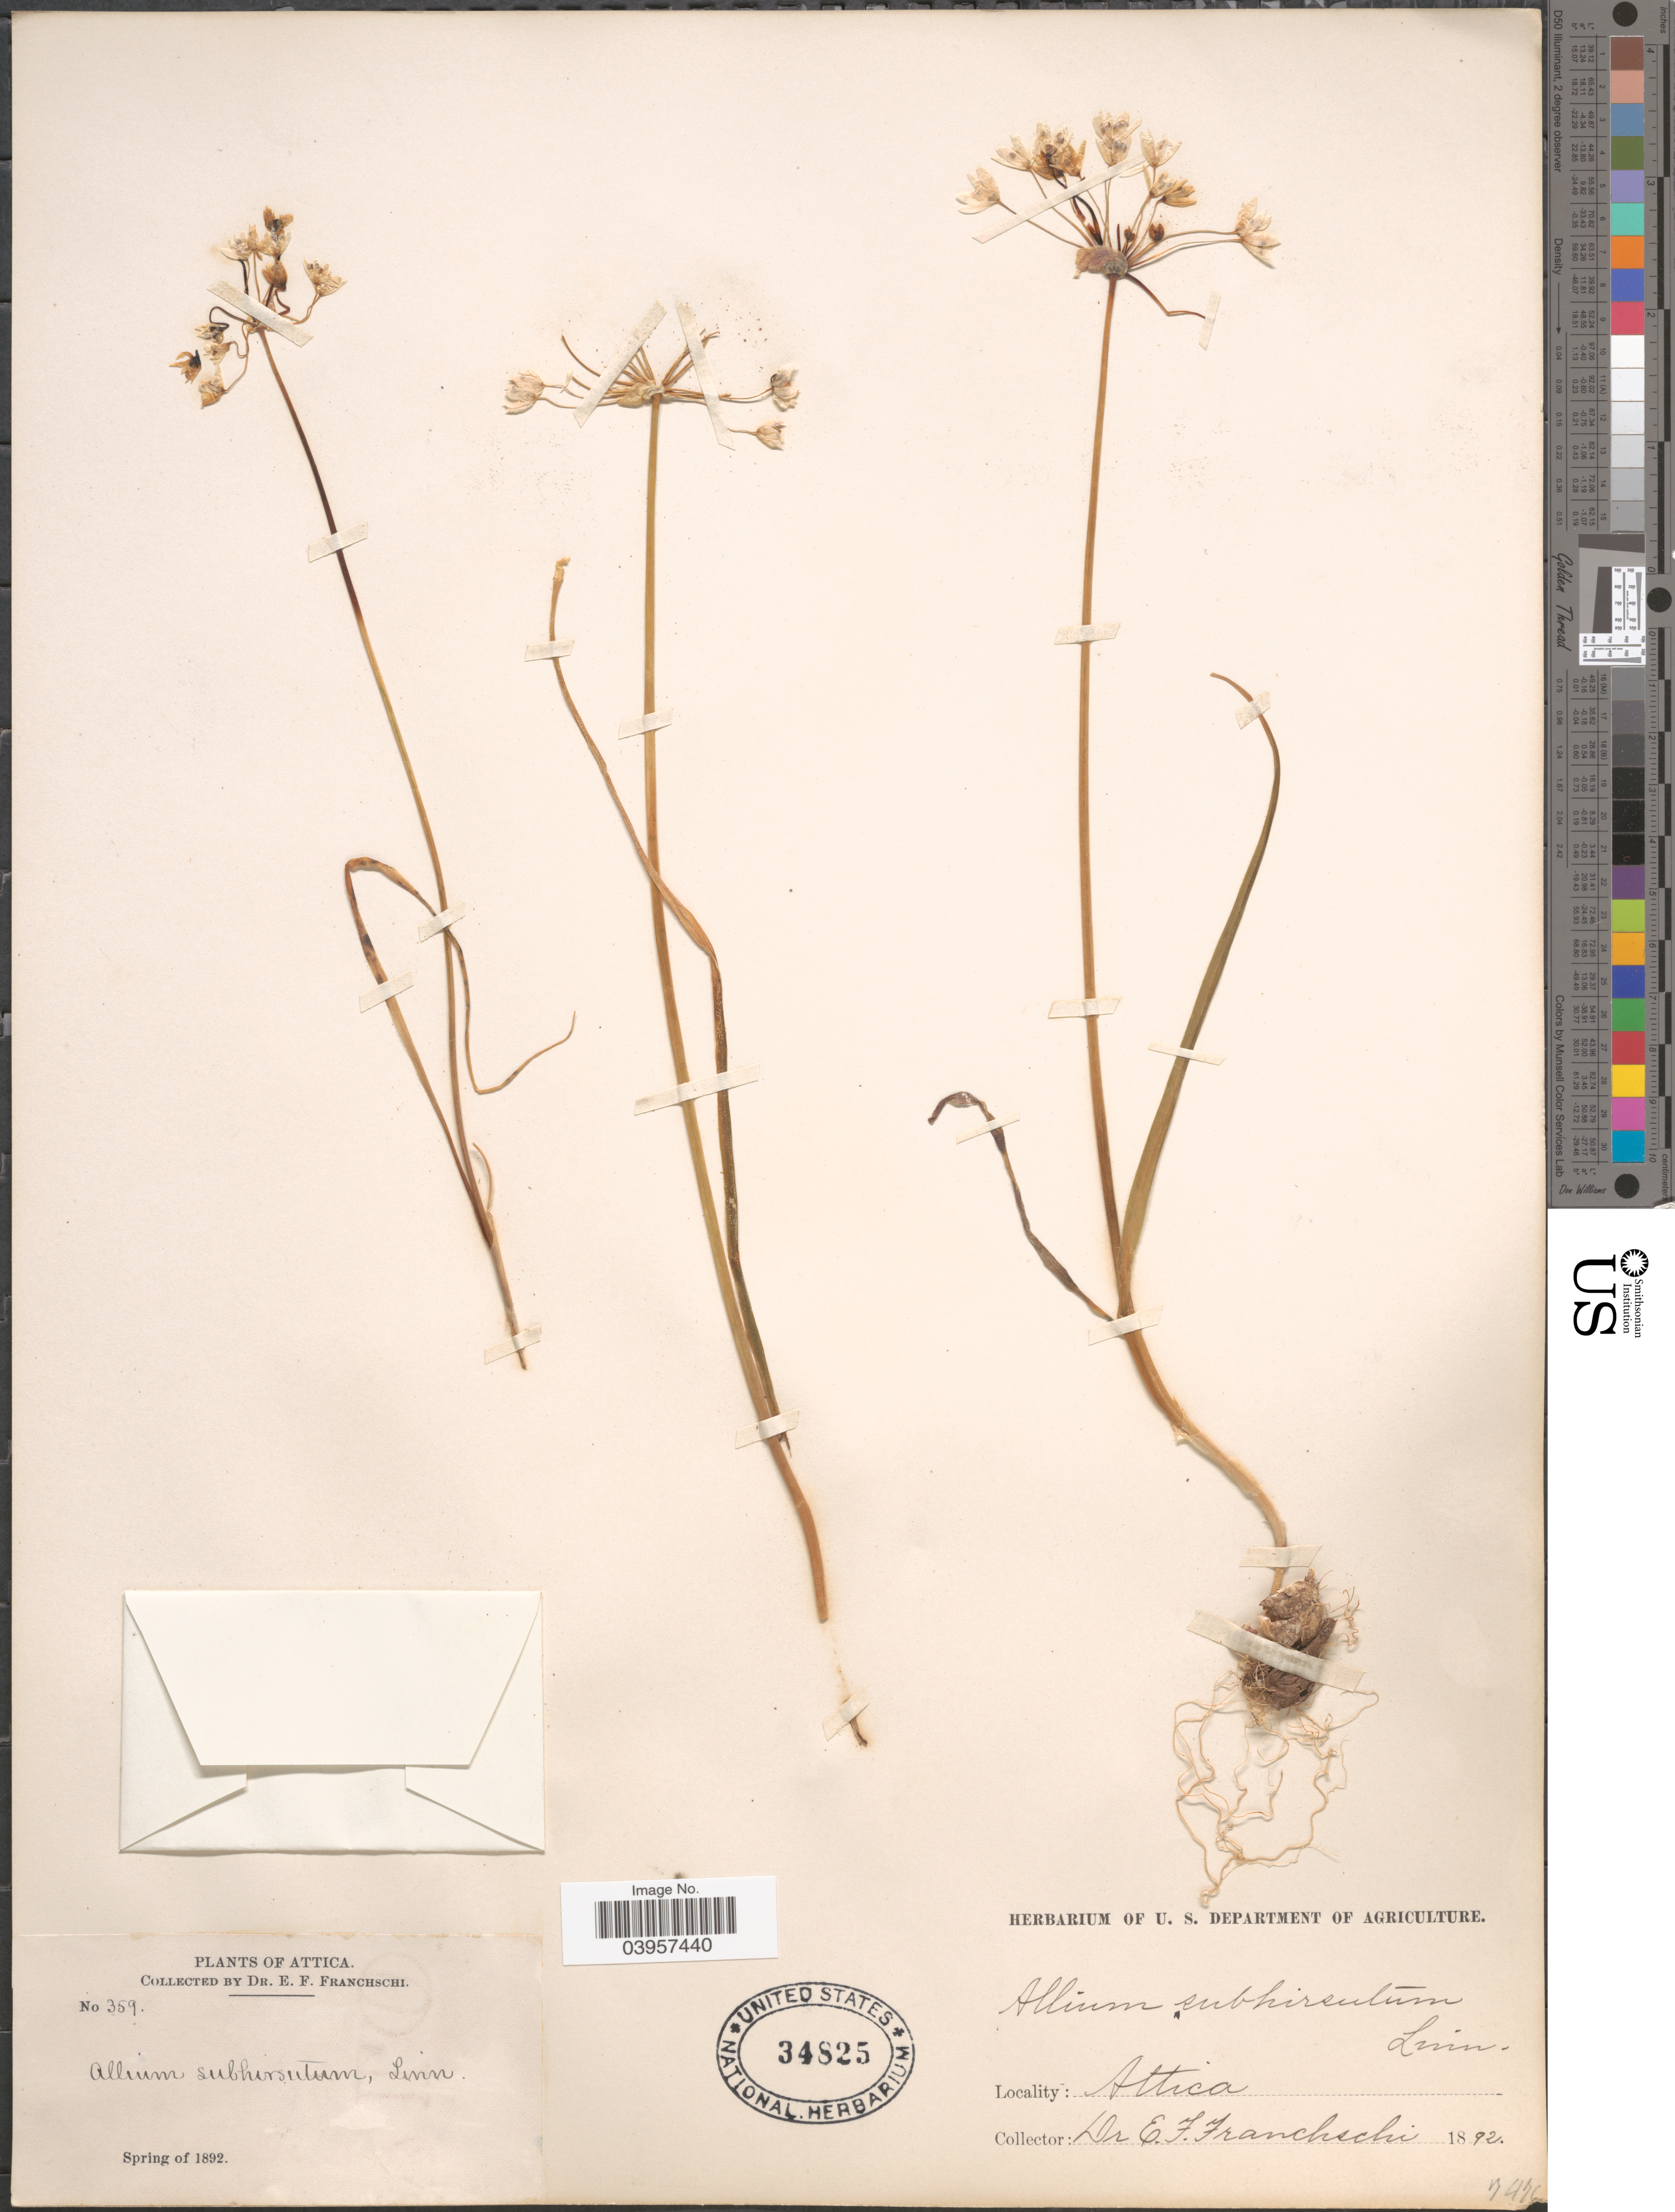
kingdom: Plantae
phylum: Tracheophyta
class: Liliopsida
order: Asparagales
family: Amaryllidaceae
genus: Allium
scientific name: Allium subhirsutum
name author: L.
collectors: E. Franchschi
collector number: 359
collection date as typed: Spring of 1892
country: Greece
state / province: Attica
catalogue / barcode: US 34825